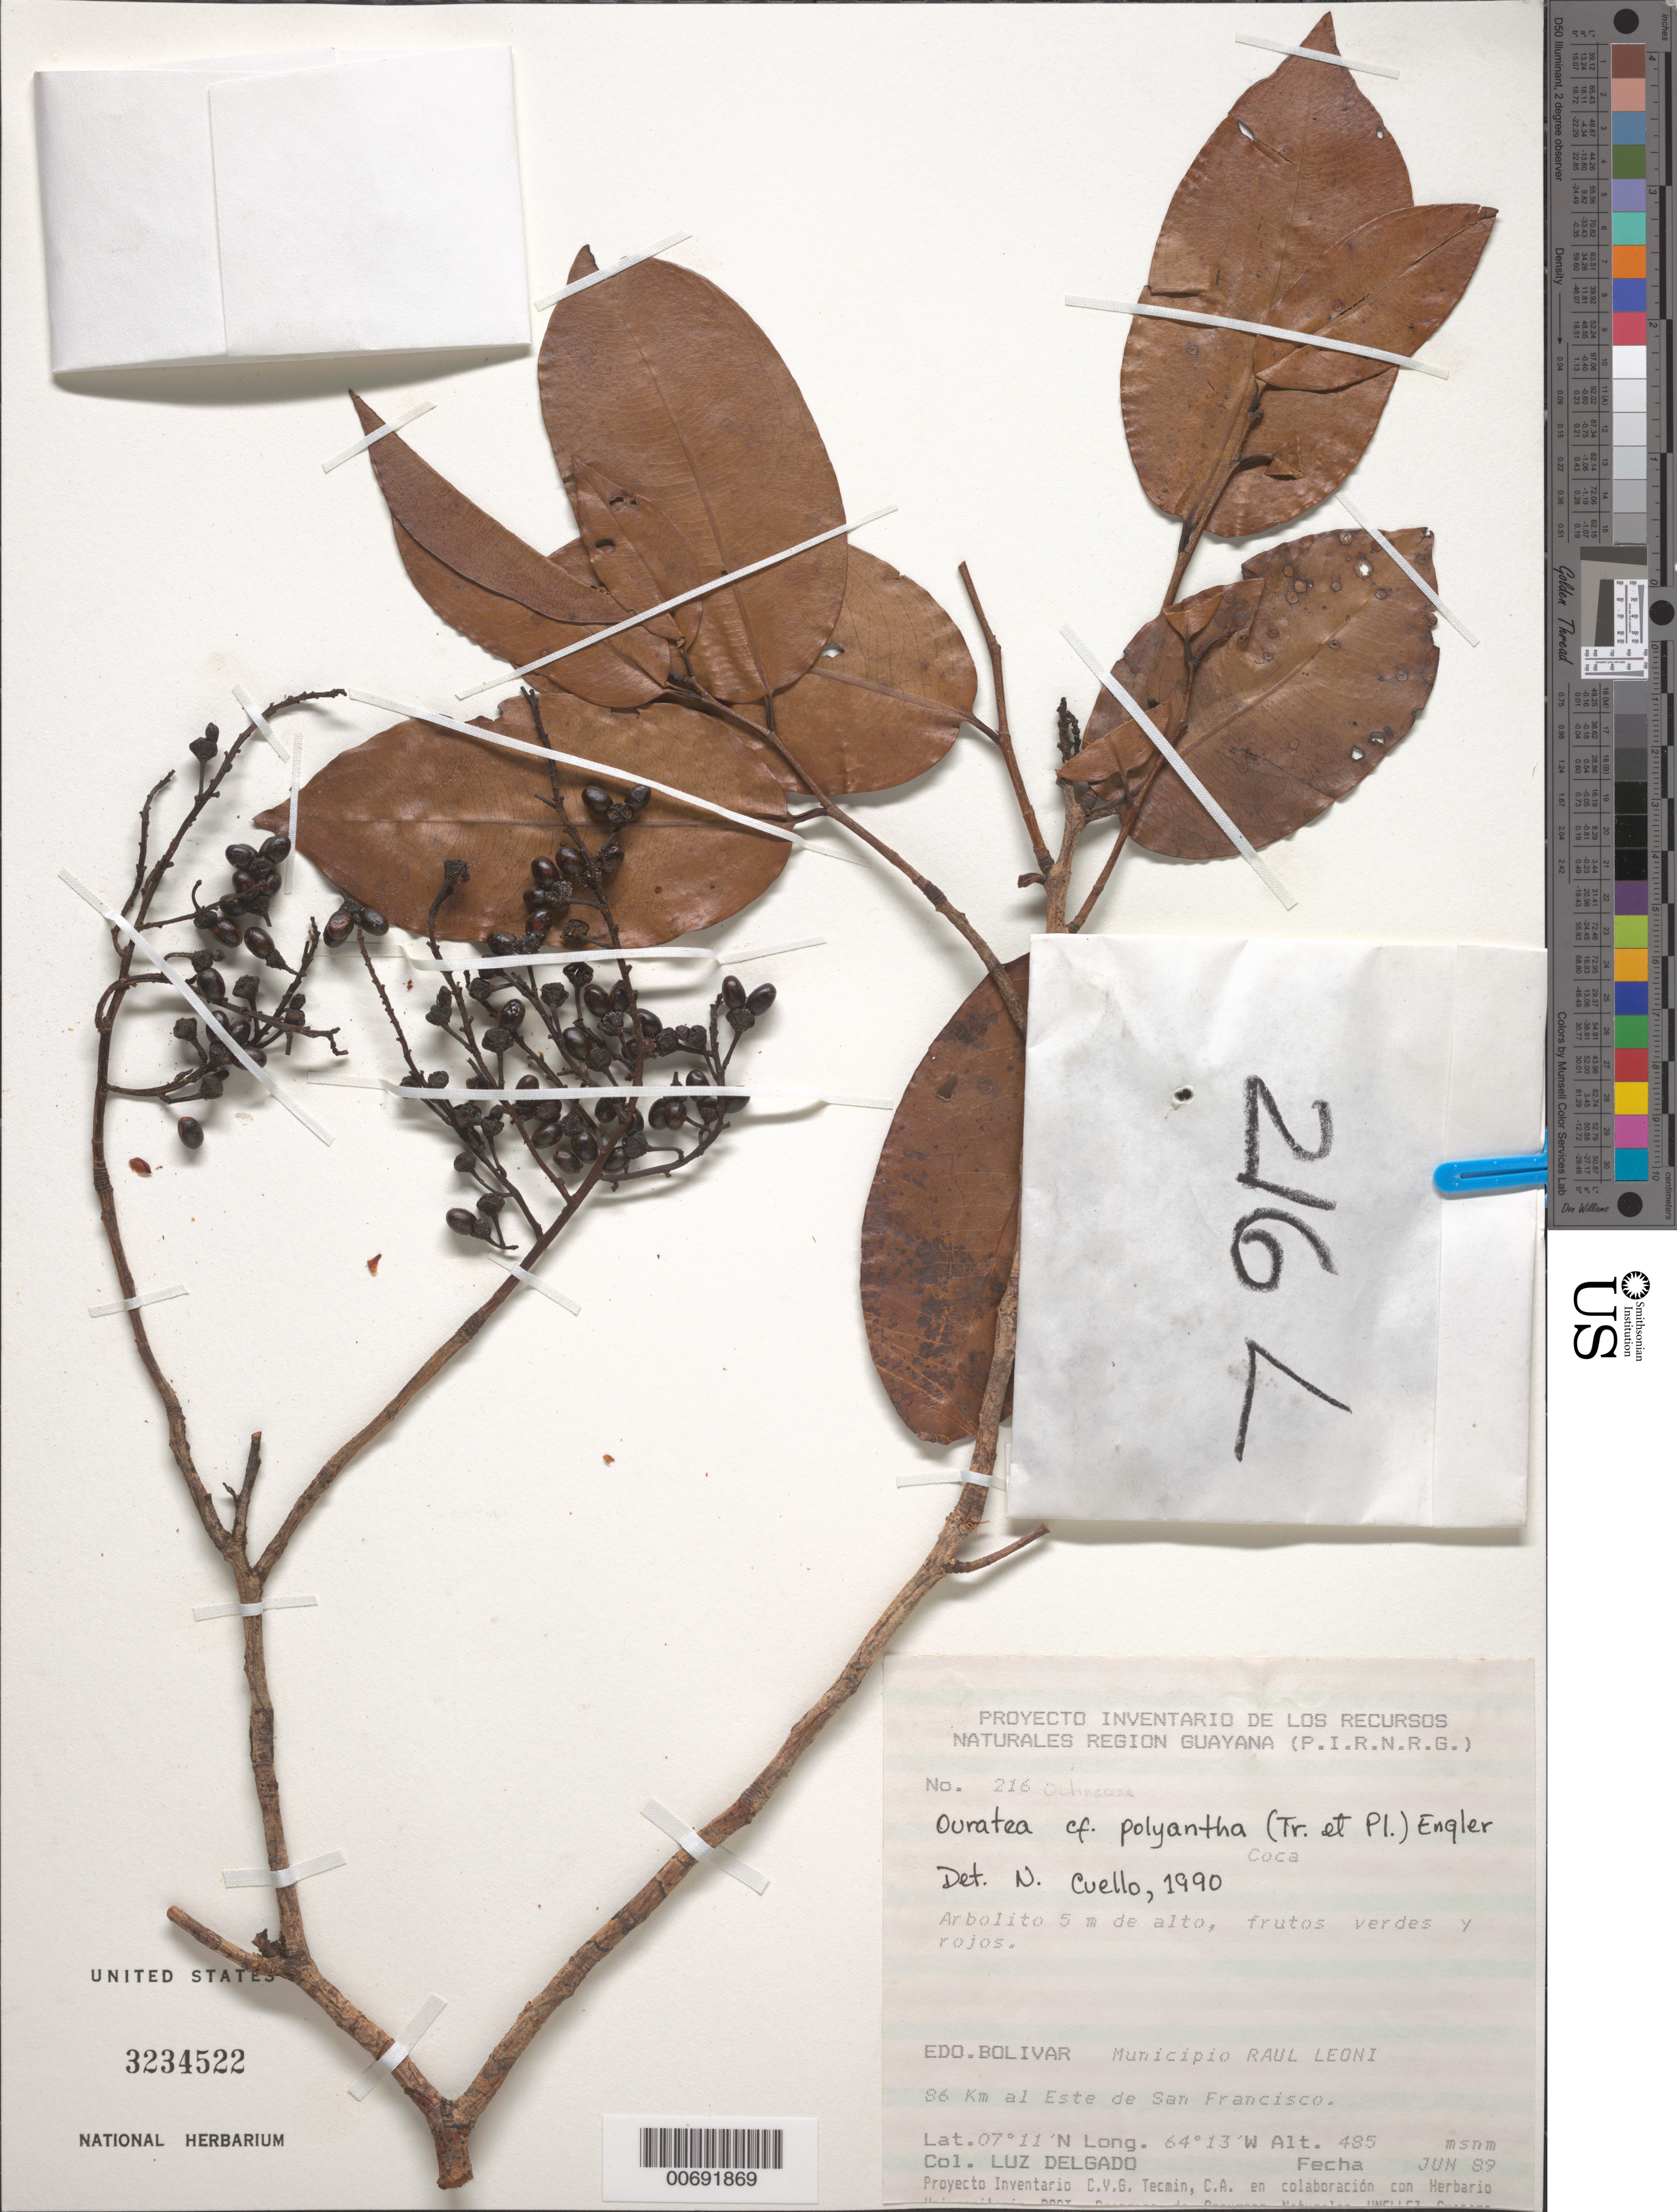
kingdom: Plantae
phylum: Tracheophyta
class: Magnoliopsida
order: Malpighiales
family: Ochnaceae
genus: Ouratea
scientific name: Ouratea polyantha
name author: (Triana & Planch.) Engl.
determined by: Cuello, Nidia L.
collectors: L. Delgado V.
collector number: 216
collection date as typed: Jun-89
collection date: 1989-06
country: Venezuela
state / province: Bolívar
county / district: Angostura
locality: Mun. Raúl Leoni [=Angostura], Río Ariza, 55 km NE of San Francisco de la Paragua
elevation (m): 485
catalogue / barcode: US 3234522